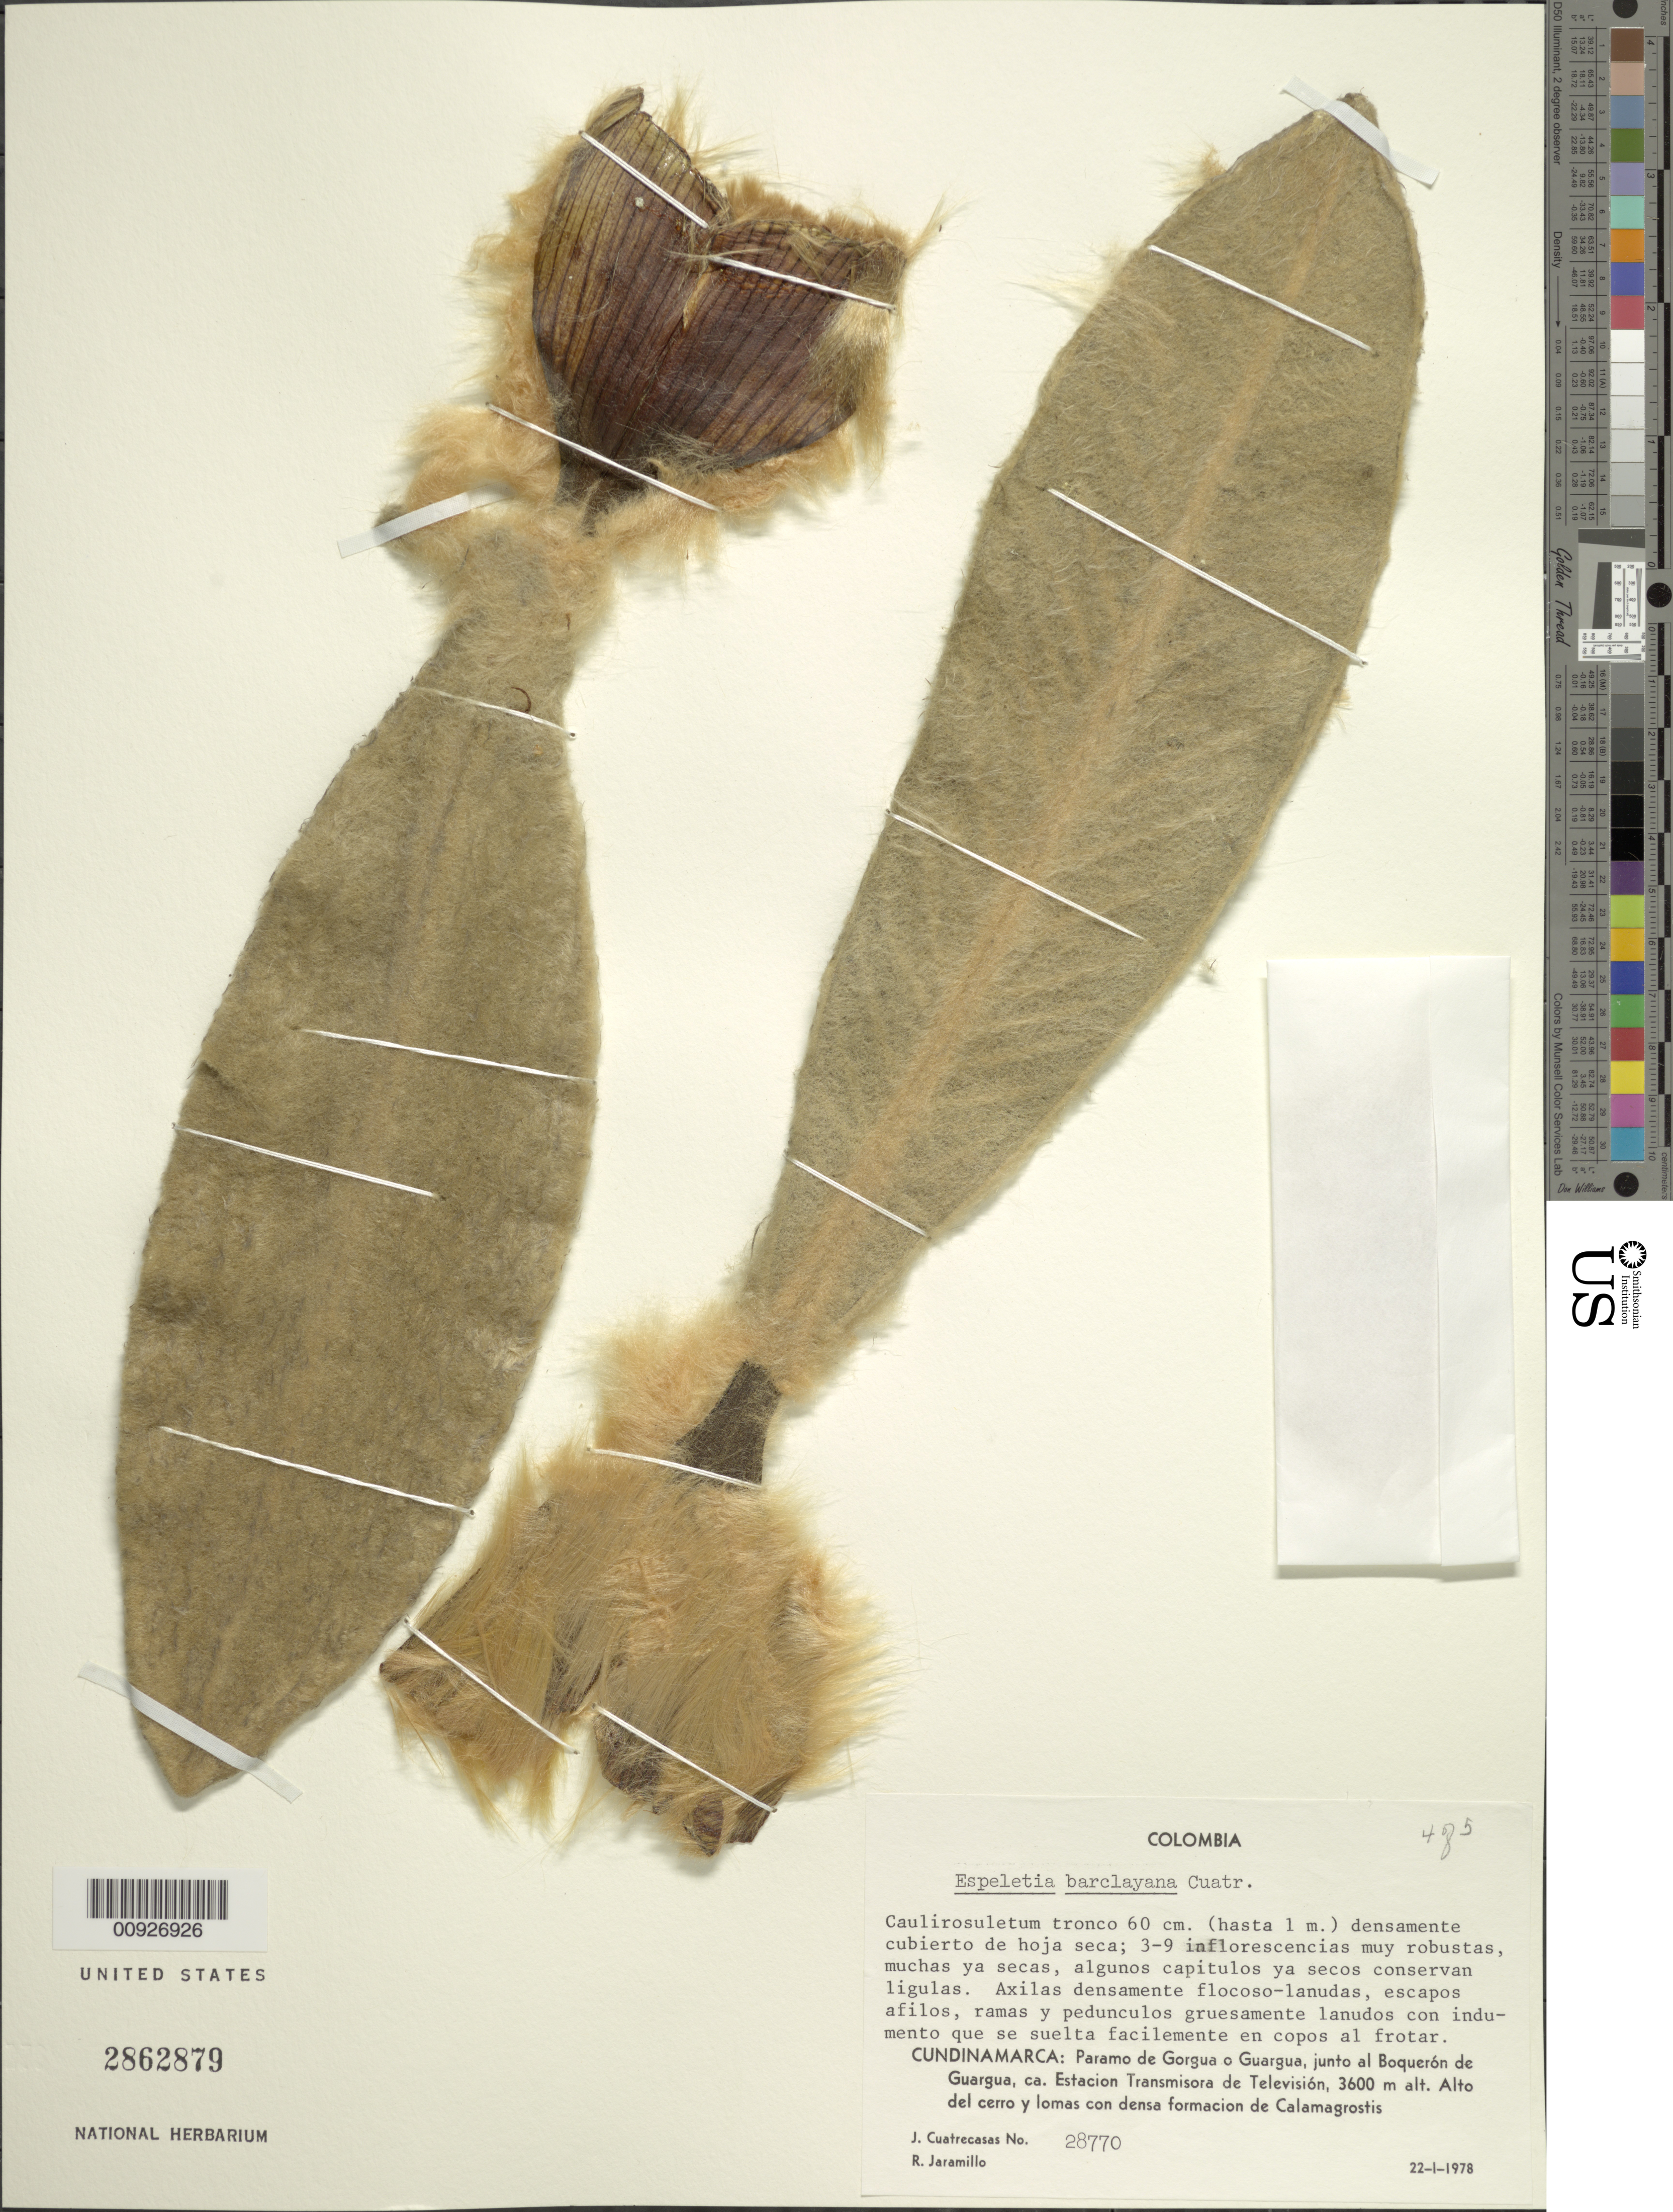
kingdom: Plantae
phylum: Tracheophyta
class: Magnoliopsida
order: Asterales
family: Asteraceae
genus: Espeletia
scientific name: Espeletia barclayana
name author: Cuatrec.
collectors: J. Cuatrecasas & R. Jaramillo M.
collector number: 28770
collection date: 1978-01-22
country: Colombia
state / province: Cundinamarca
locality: P. de Gorgua o Guargua. Páramo de Gorgua o Guargua, junto al Boquerón de Guarga, ca. Estación transmisora de televisión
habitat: Alto del cerro y lomas con densa formación de calamagostris.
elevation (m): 3600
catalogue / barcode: US 2862879